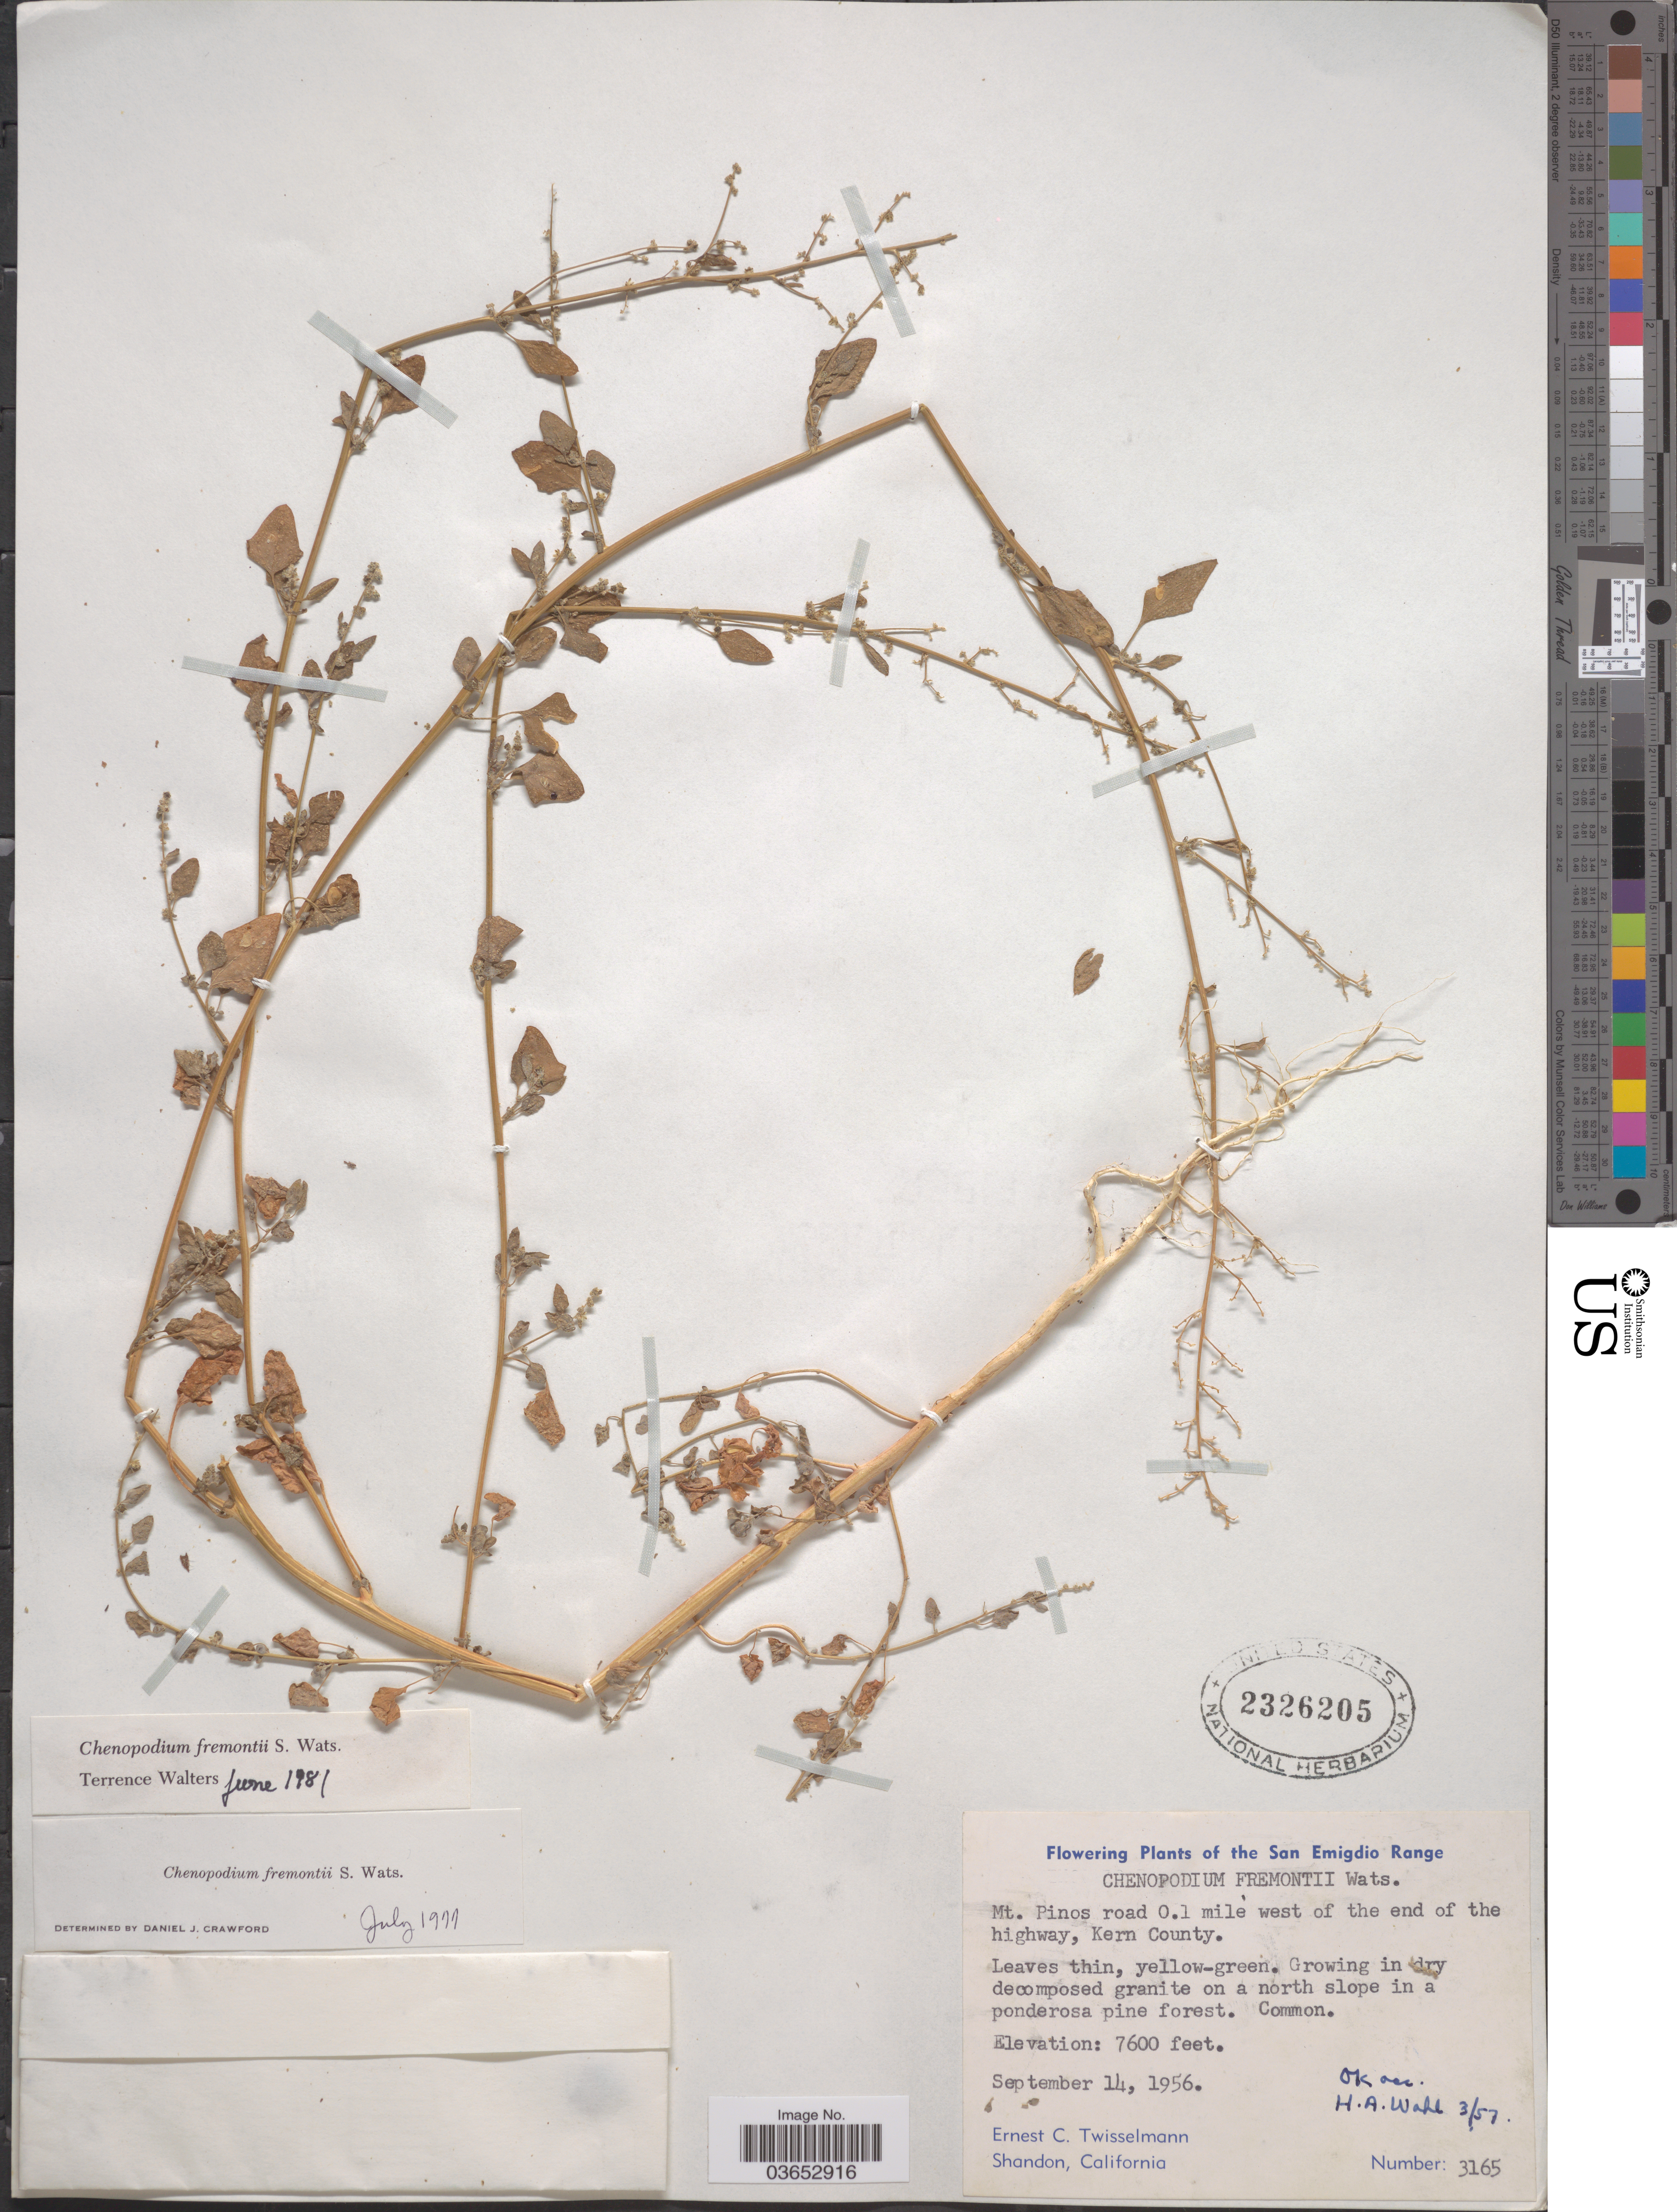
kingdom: Plantae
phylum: Tracheophyta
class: Magnoliopsida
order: Caryophyllales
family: Amaranthaceae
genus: Chenopodium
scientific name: Chenopodium fremontii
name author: S. Watson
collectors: E. Twisselmann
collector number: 3165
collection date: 1956-09-14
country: United States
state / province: California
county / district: Kern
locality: The San Emigdio Range. Mt. Pinos road 0.1 mile west of the end of the highway, Kern County.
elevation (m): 2316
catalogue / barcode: US 2326205